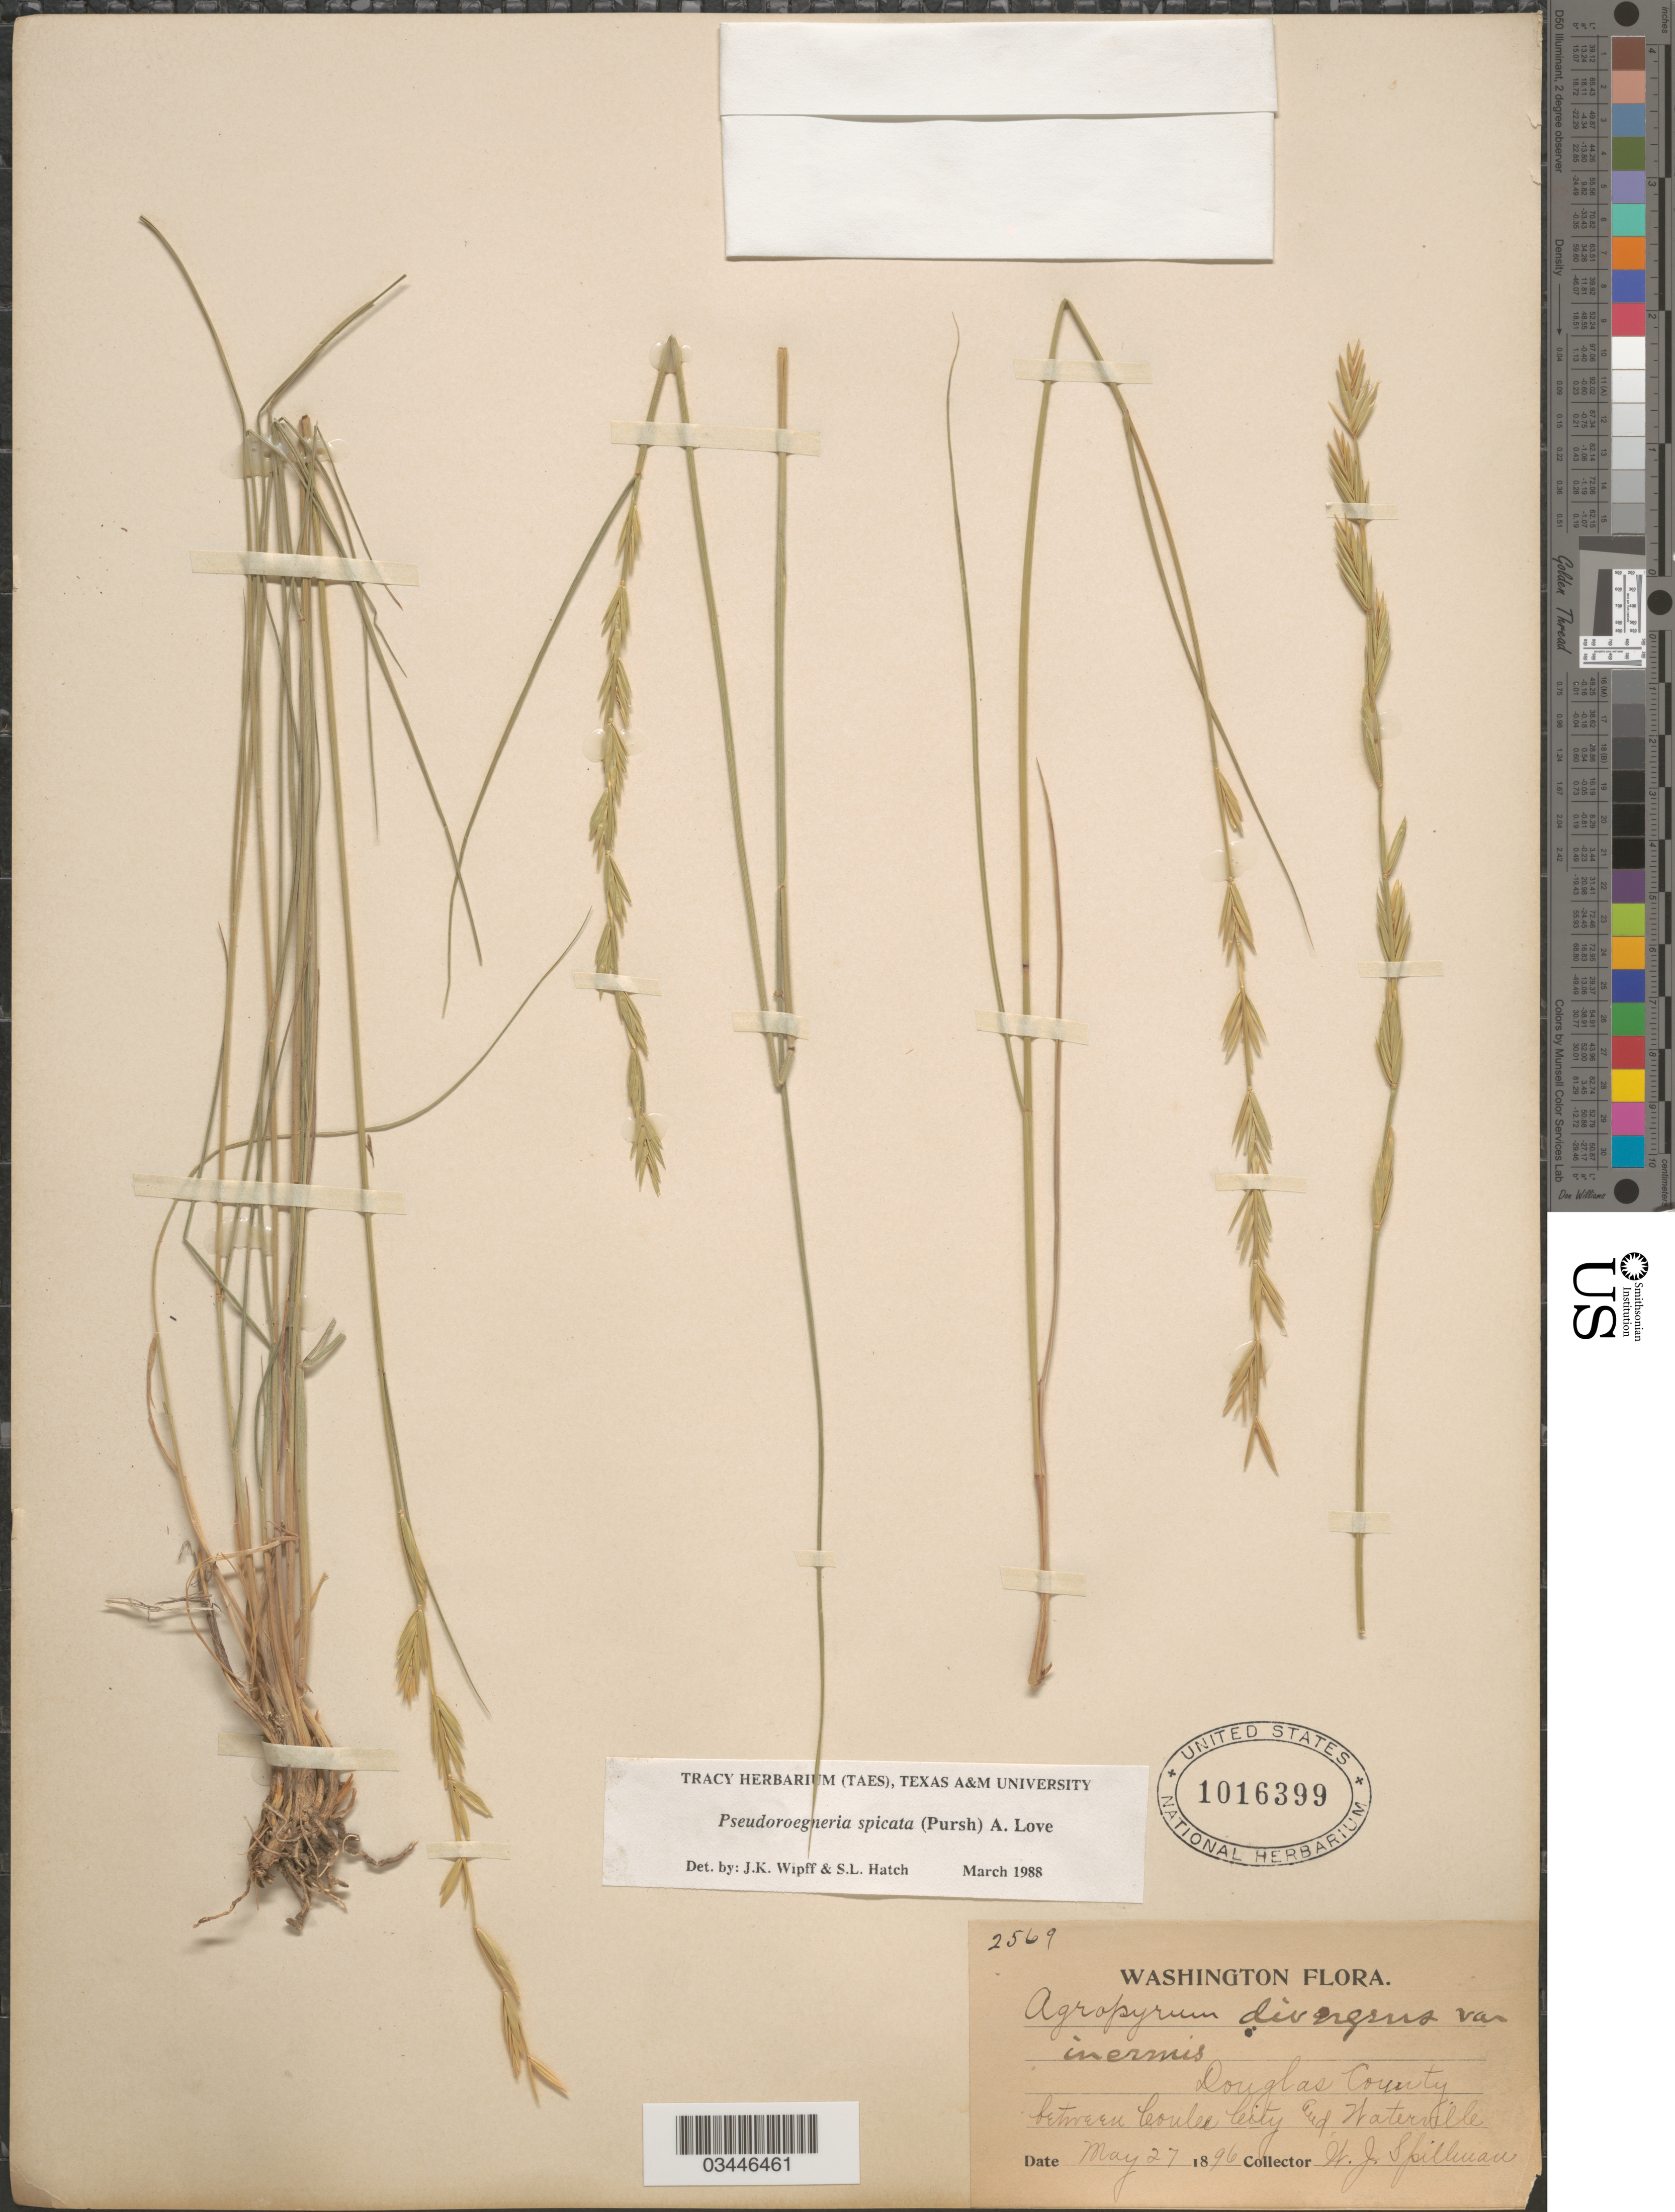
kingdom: Plantae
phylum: Tracheophyta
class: Liliopsida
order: Poales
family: Poaceae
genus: Pseudoroegneria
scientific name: Pseudoroegneria spicata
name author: (Pursh) Á. Löve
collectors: J. Spillman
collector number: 2569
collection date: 1896-05-27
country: United States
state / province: Washington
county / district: Douglas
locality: Douglas County between Coulee City & Waterville.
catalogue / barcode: US 1016399